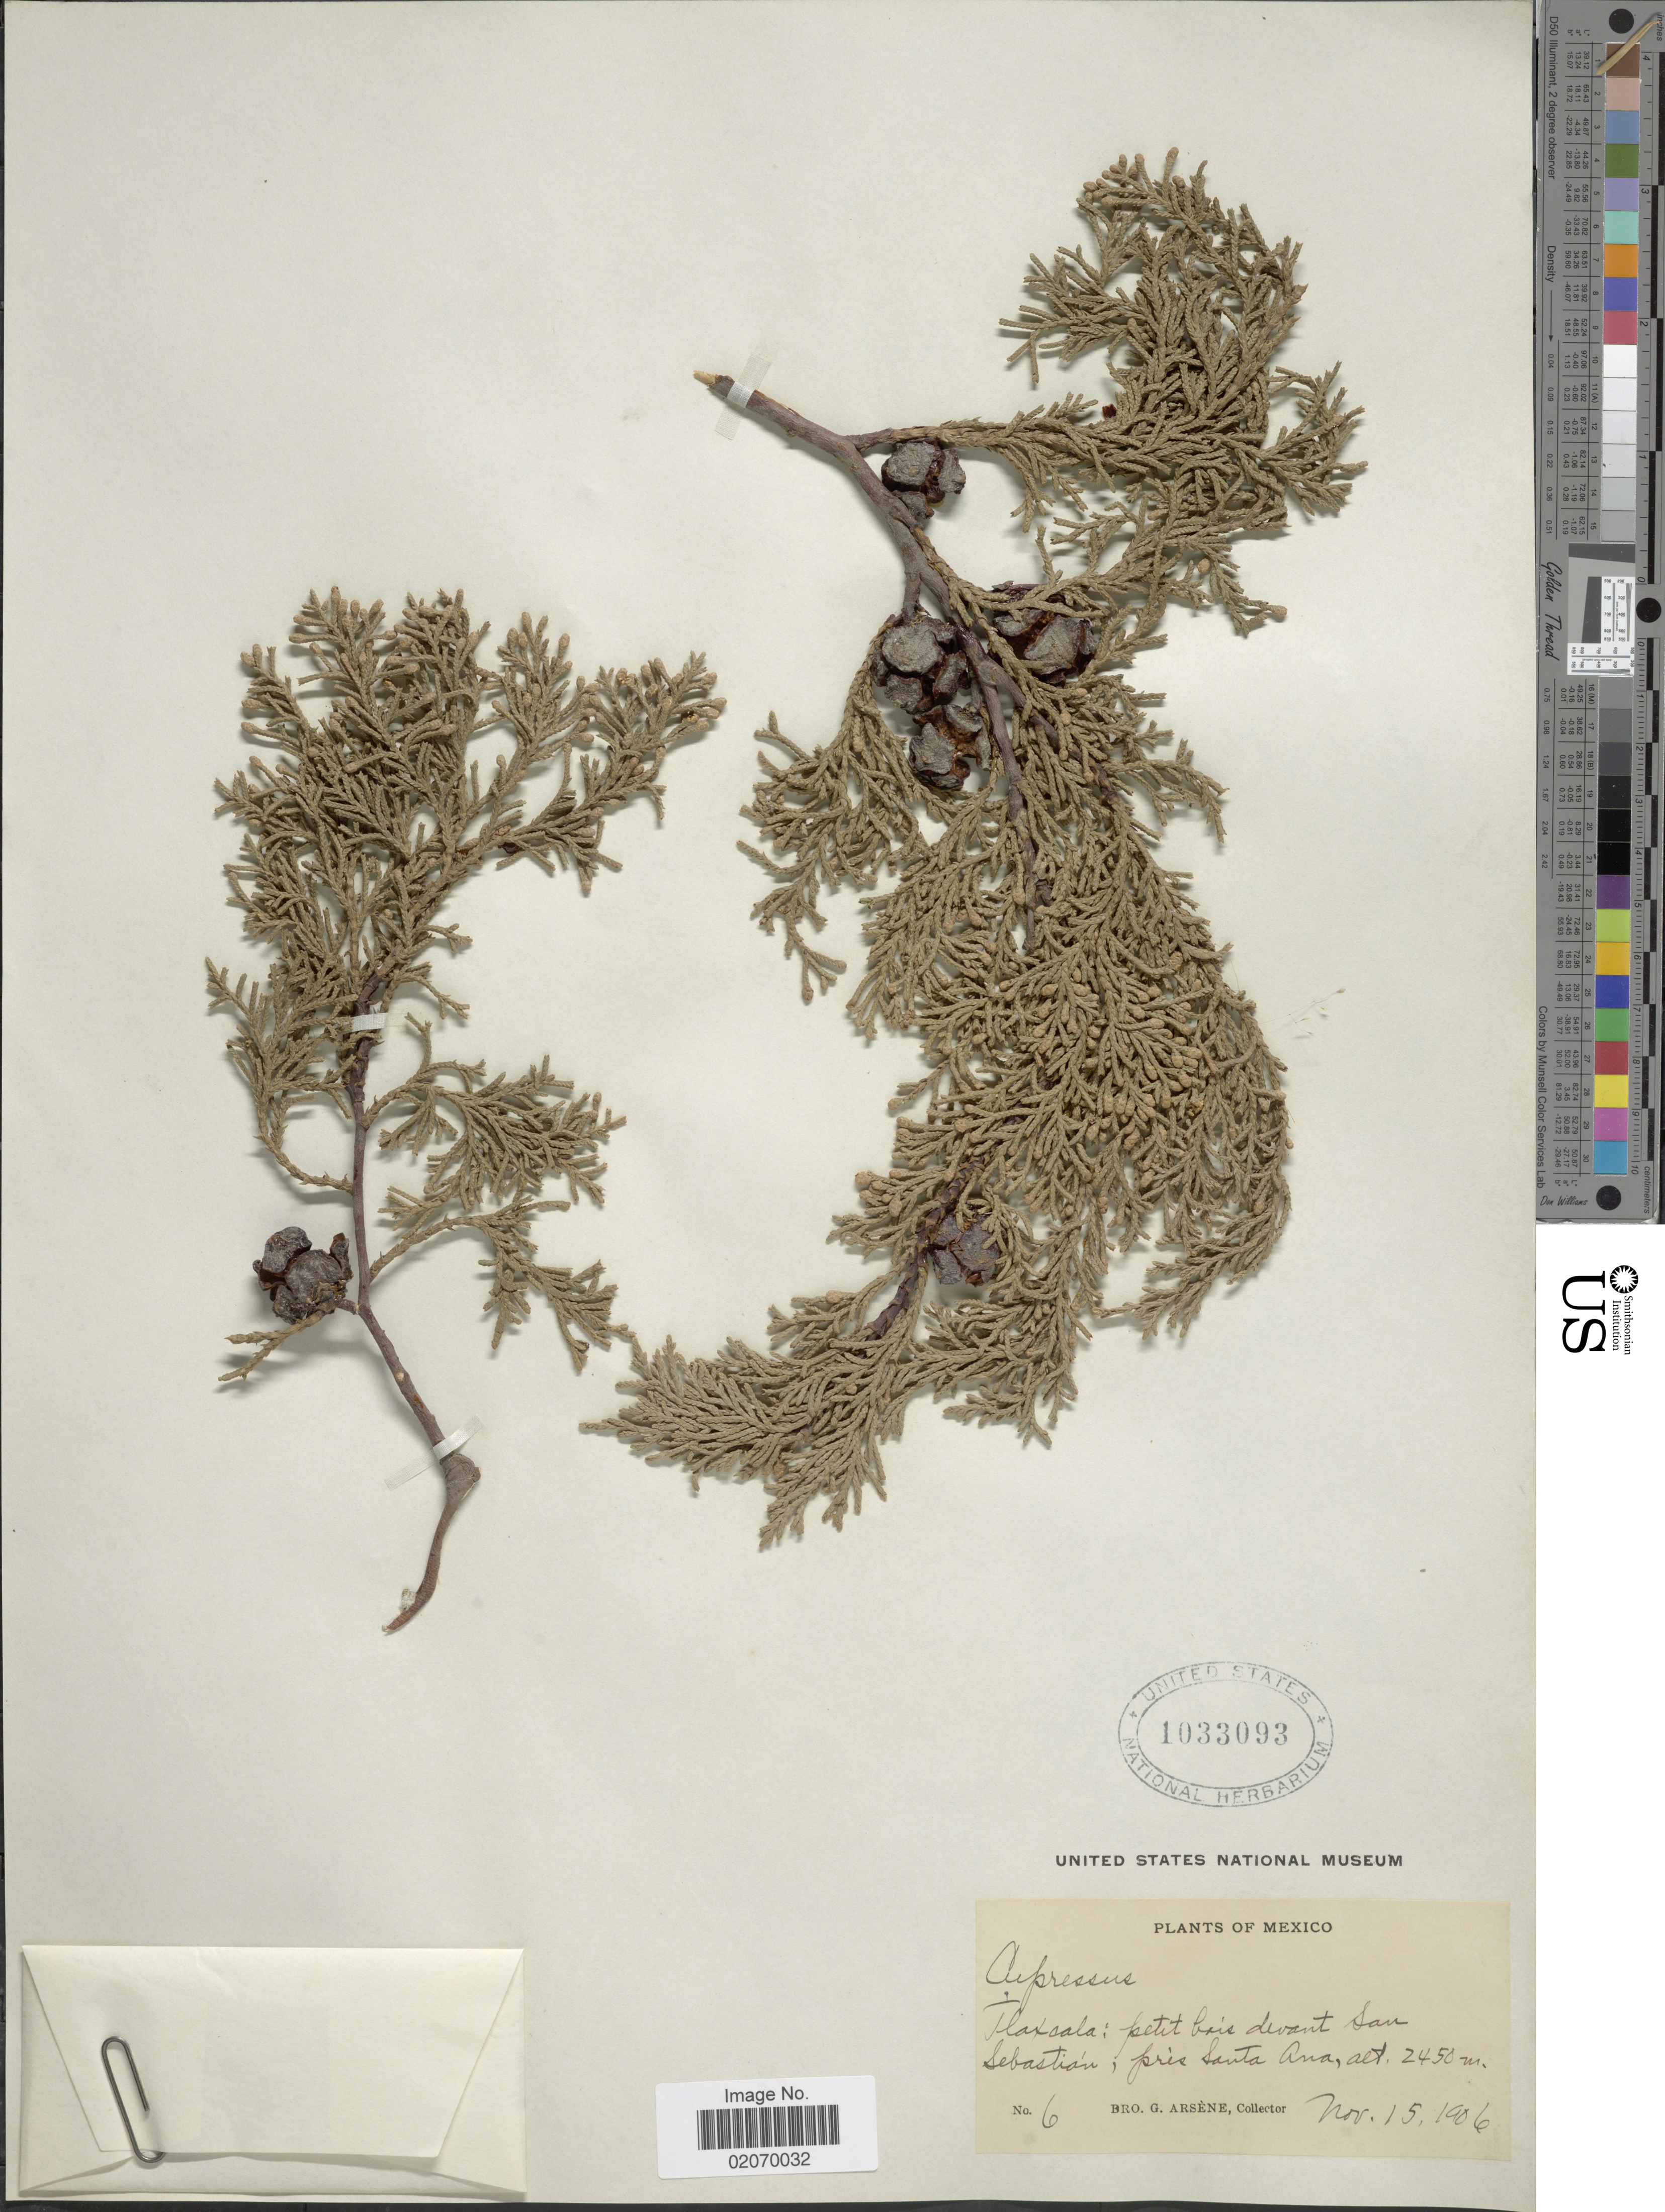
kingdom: Plantae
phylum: Tracheophyta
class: Pinopsida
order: Pinales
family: Cupressaceae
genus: Hesperocyparis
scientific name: Hesperocyparis sp.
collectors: Bro. G. Arsène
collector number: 6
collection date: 1906-11-15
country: Mexico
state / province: Tlaxcala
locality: San Sebastian, pres Santa Ana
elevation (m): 2450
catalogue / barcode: US 1033093